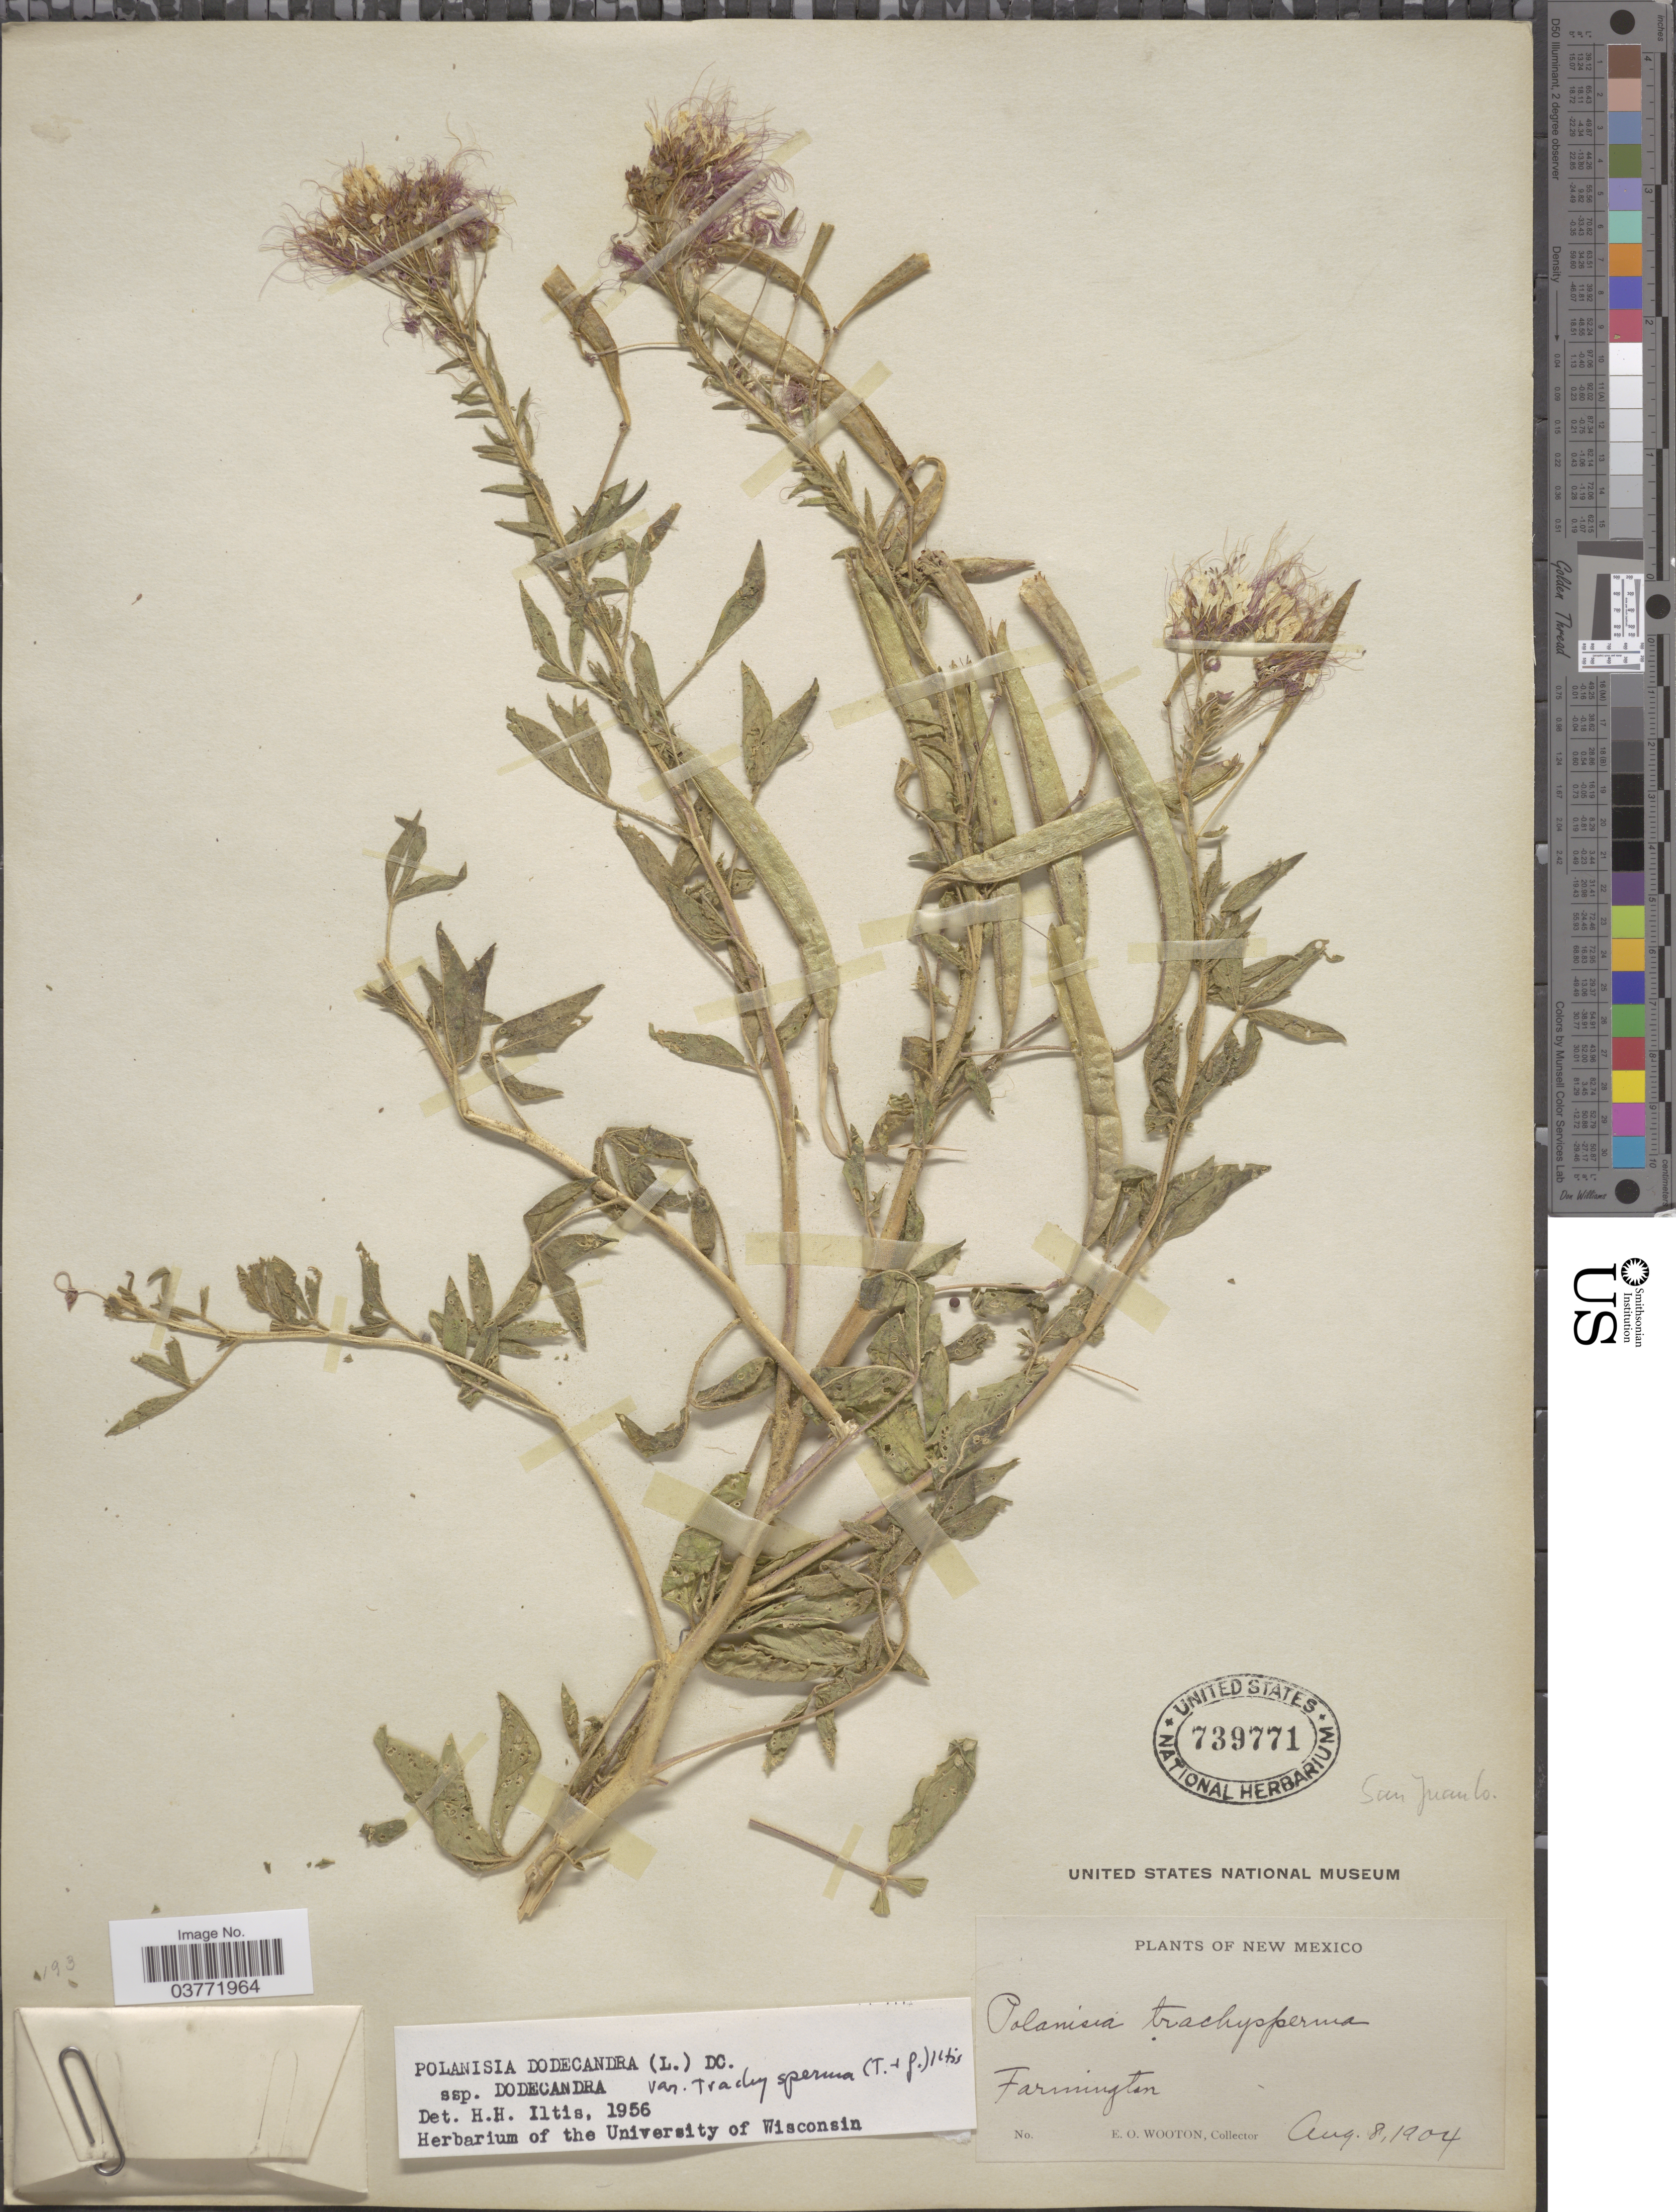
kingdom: Plantae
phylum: Tracheophyta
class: Magnoliopsida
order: Brassicales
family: Cleomaceae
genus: Polanisia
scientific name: Polanisia trachysperma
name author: Torr. & A. Gray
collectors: E. O. Wooton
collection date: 1904-08-08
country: United States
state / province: New Mexico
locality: Farmington. San Juan Co.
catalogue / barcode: US 739771